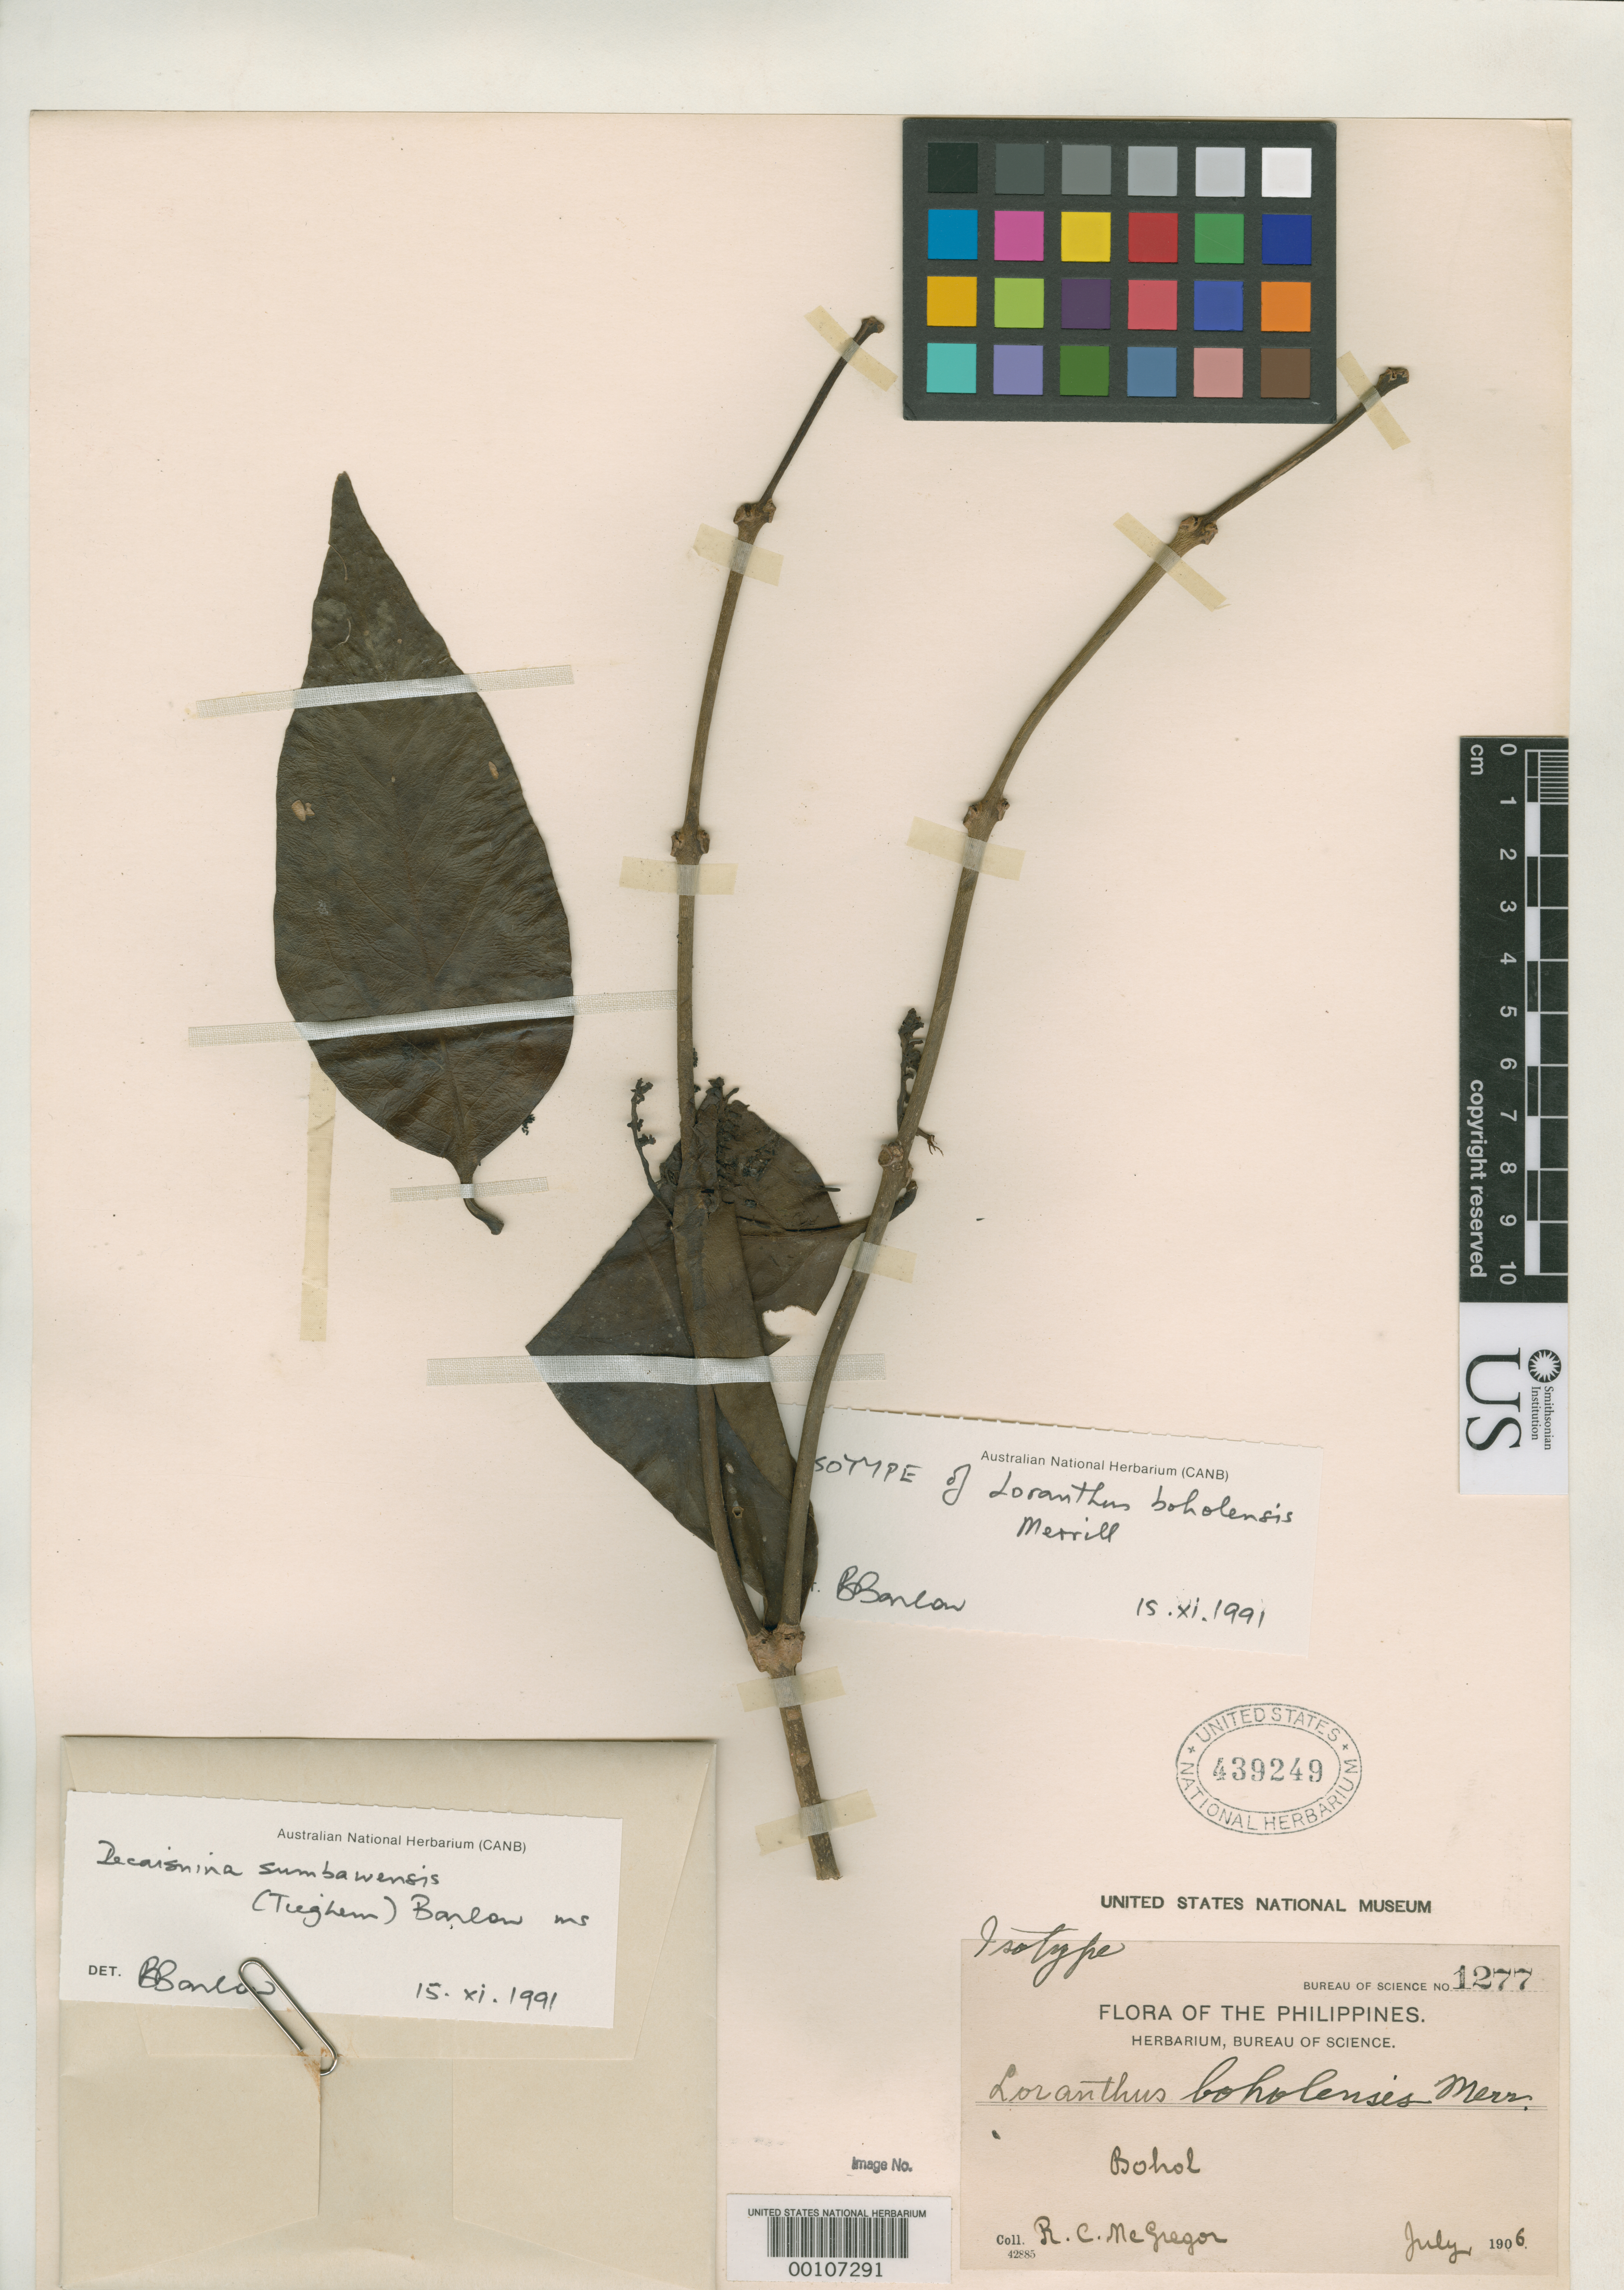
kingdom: Plantae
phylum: Tracheophyta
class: Magnoliopsida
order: Santalales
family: Loranthaceae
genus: Loranthus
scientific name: Loranthus boholensis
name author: Merr.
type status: Isotype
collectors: R. C. McGregor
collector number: Bur. Sci. 1277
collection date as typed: Jul 1906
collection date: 1906-07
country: Philippines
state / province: Central Visayas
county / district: Bohol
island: Bohol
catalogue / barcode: US 439249